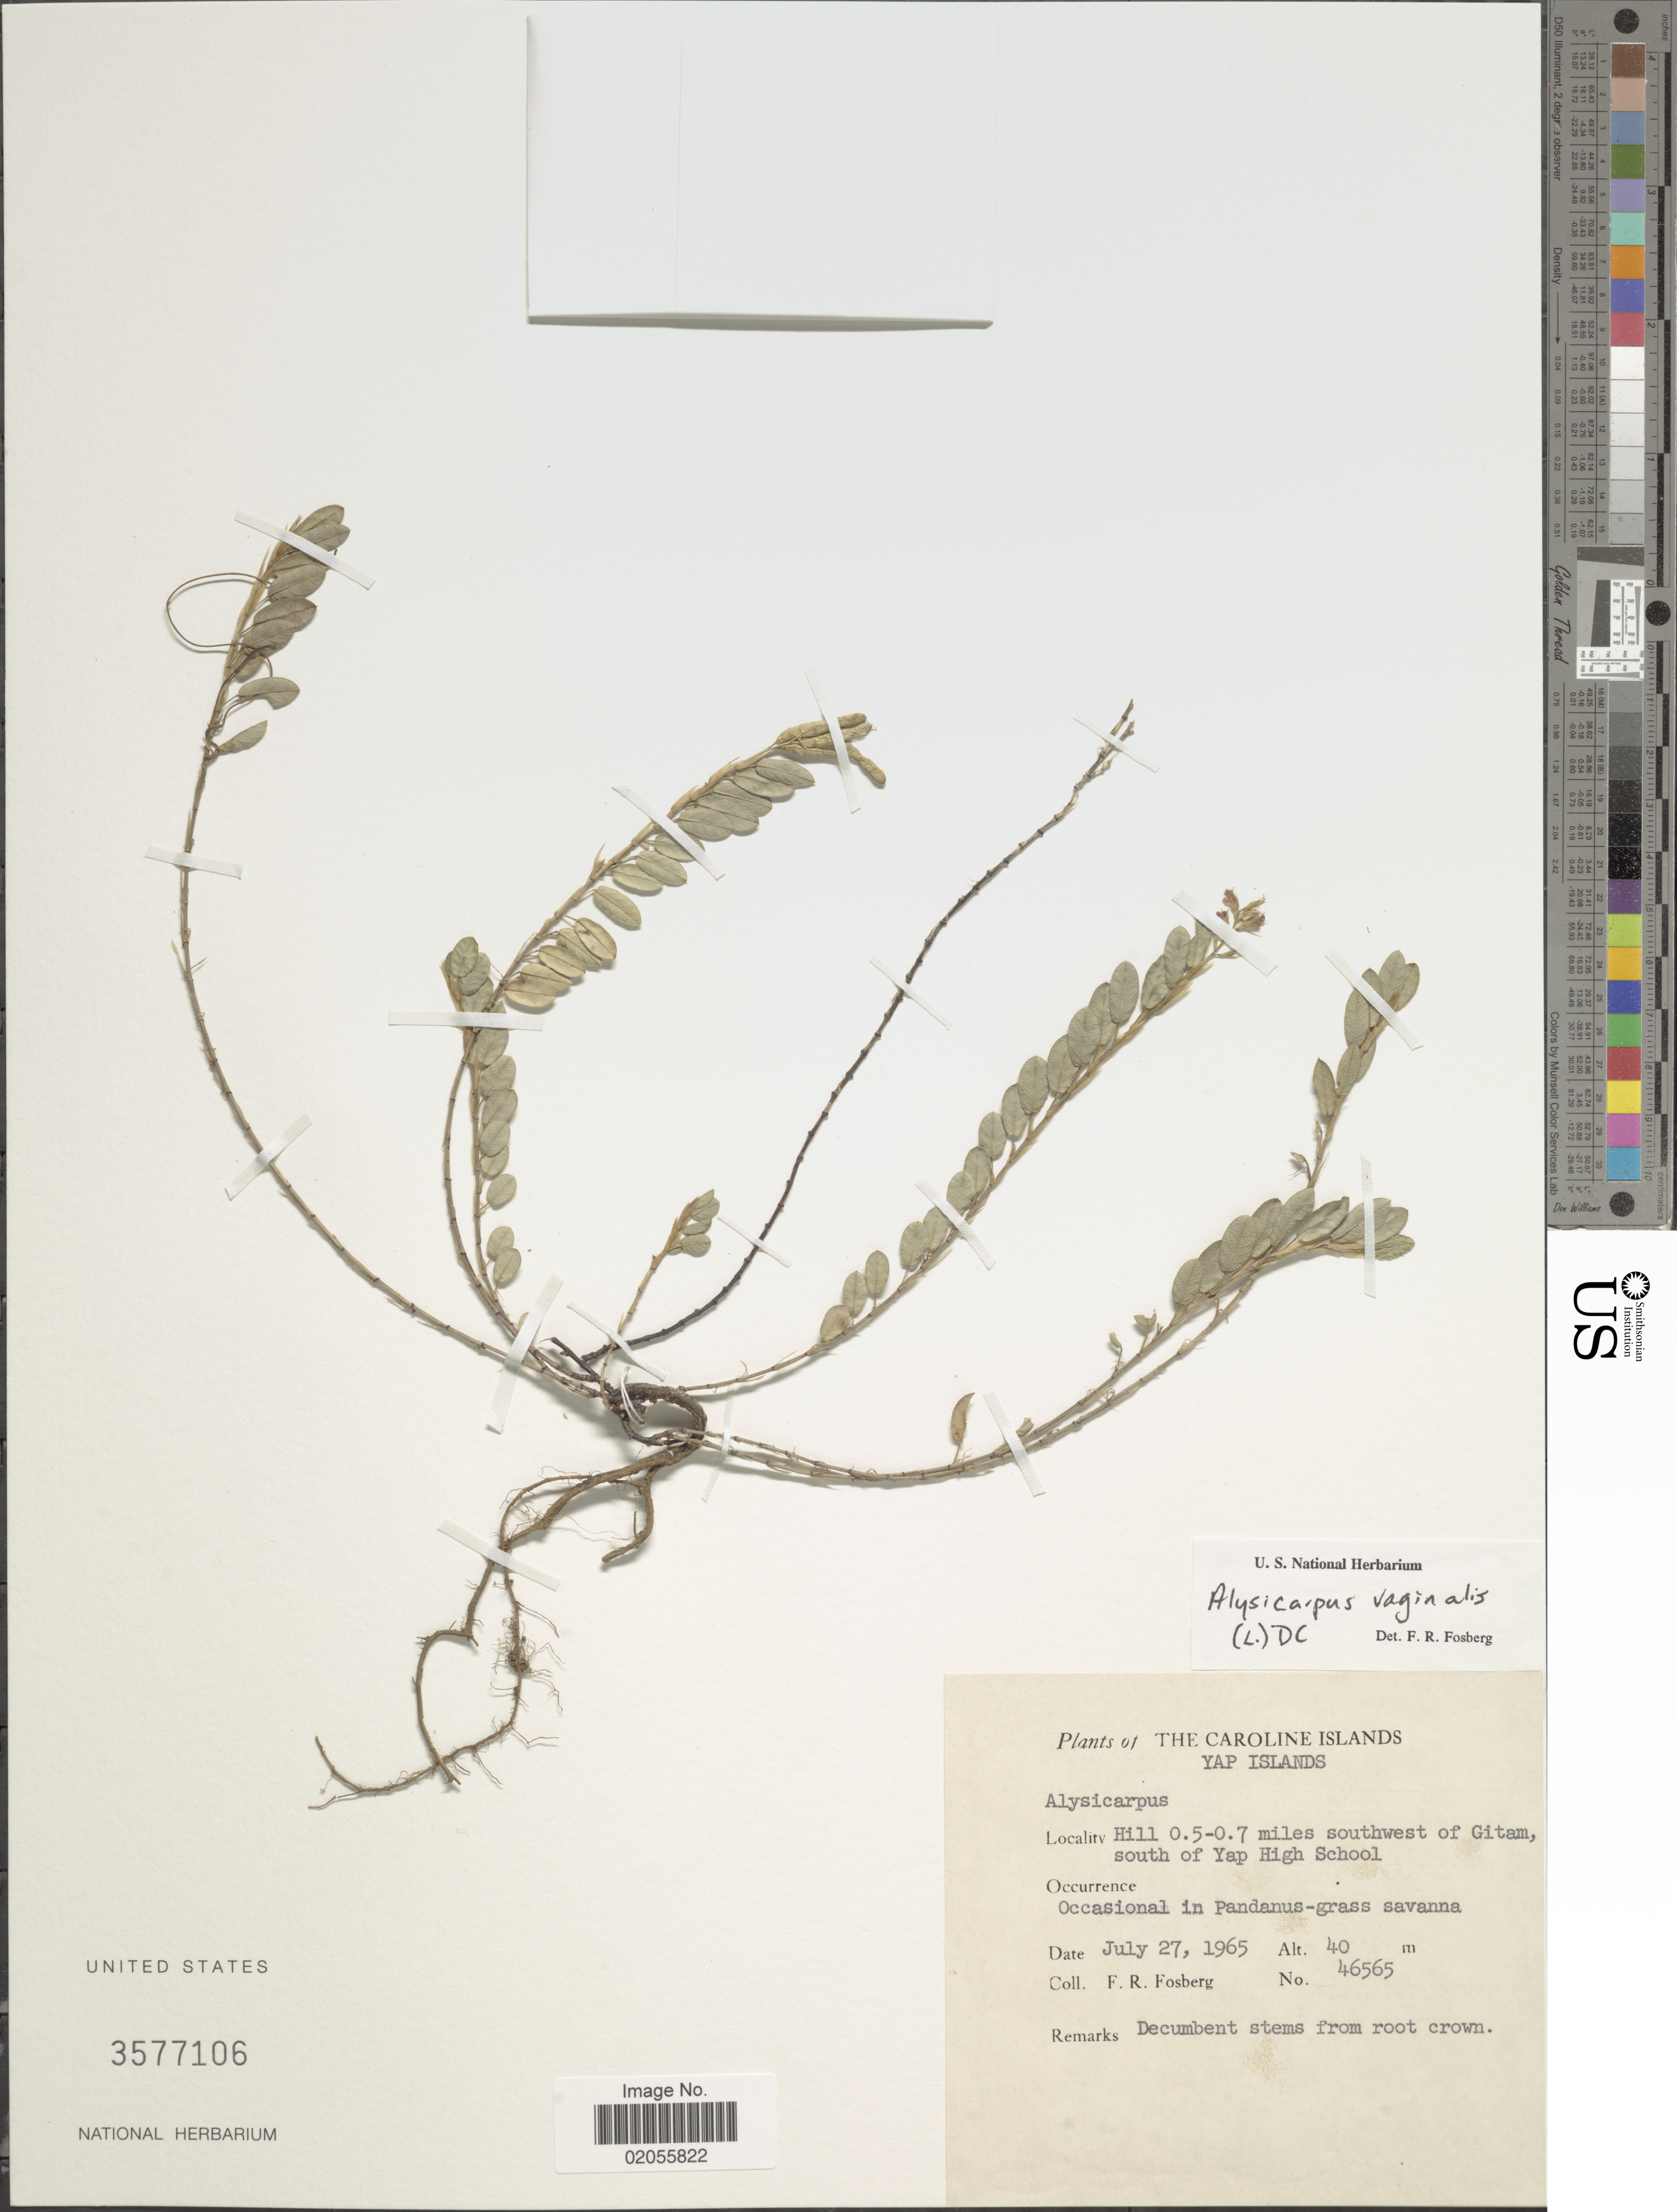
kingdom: Plantae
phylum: Tracheophyta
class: Magnoliopsida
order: Fabales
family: Fabaceae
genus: Alysicarpus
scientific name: Alysicarpus vaginalis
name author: (L.) DC.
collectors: F. R. Fosberg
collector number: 46565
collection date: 1965-07-27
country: Micronesia, Federated States of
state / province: Yap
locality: The Caroline Islands, Yap islands, Hill 0.5-0.7 miles southwest of Gitam, south of Yap High School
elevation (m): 40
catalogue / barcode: US 3577106